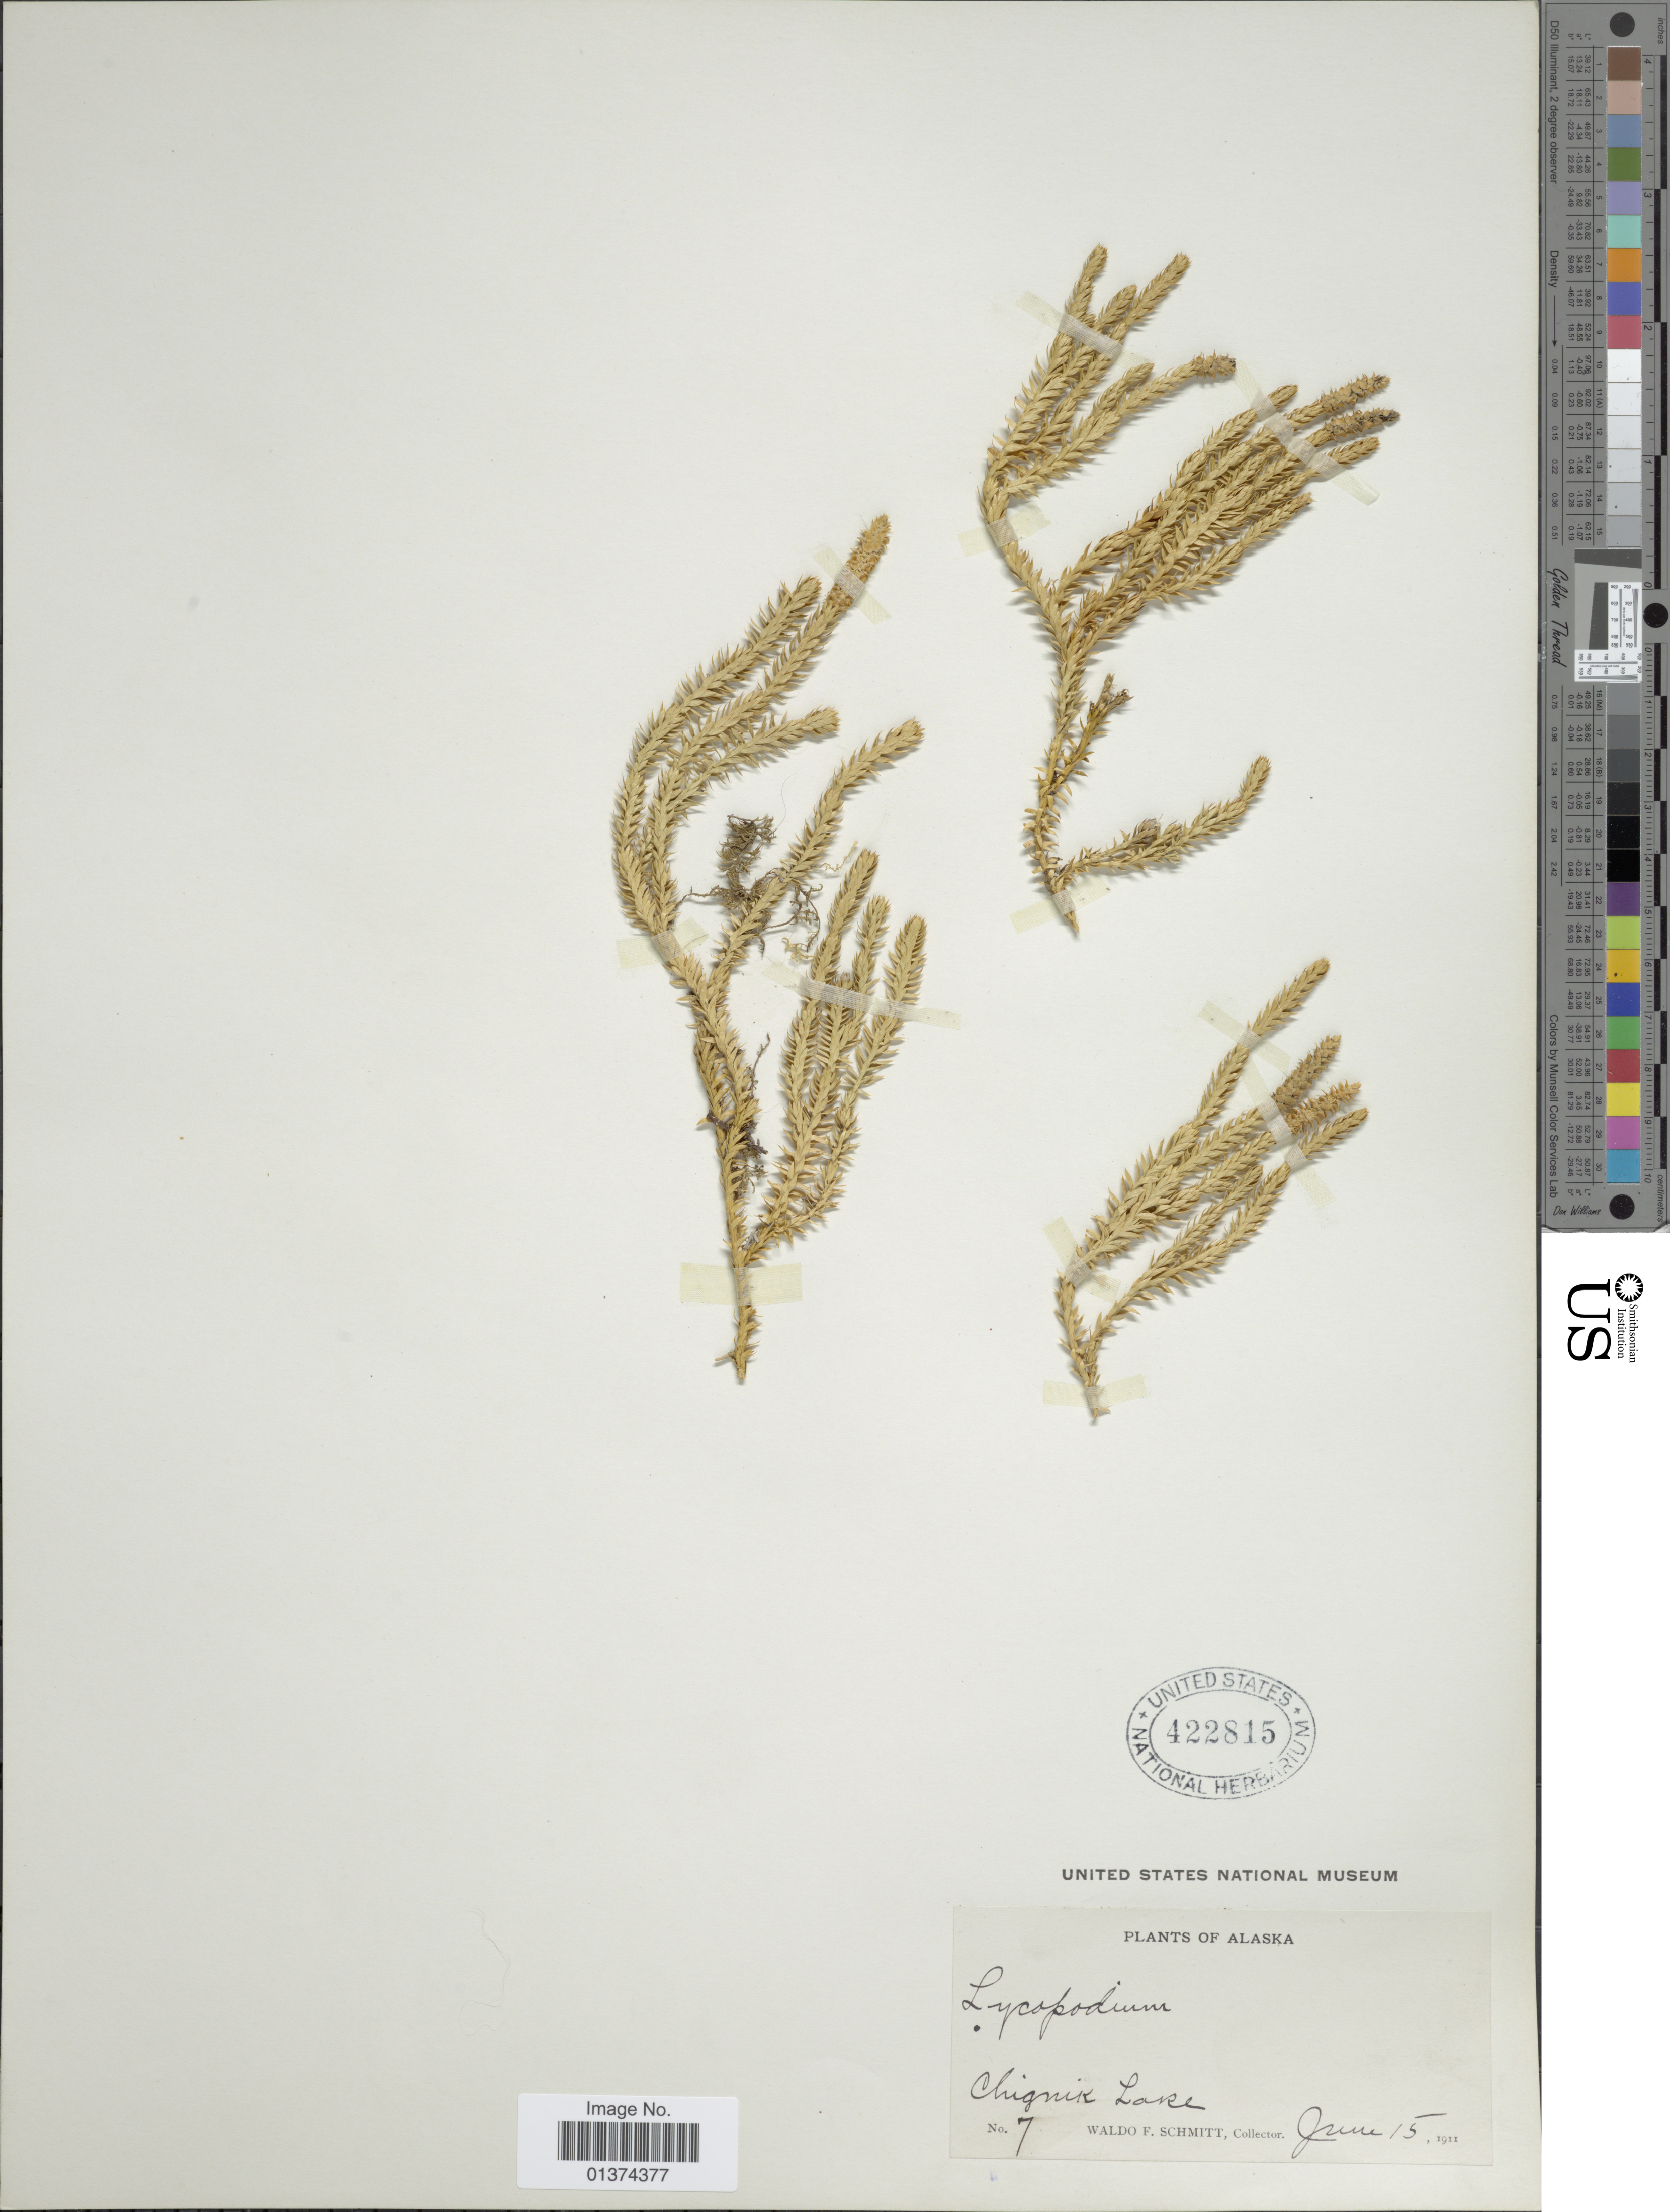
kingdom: Plantae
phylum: Tracheophyta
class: Lycopodiopsida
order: Lycopodiales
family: Lycopodiaceae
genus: Spinulum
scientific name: Spinulum annotinum subsp. annotinum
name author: (L.) A. Haines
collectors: W. L. Schmitt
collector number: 7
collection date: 1911-06-15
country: United States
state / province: Alaska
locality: Chignik Lake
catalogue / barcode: US 422815